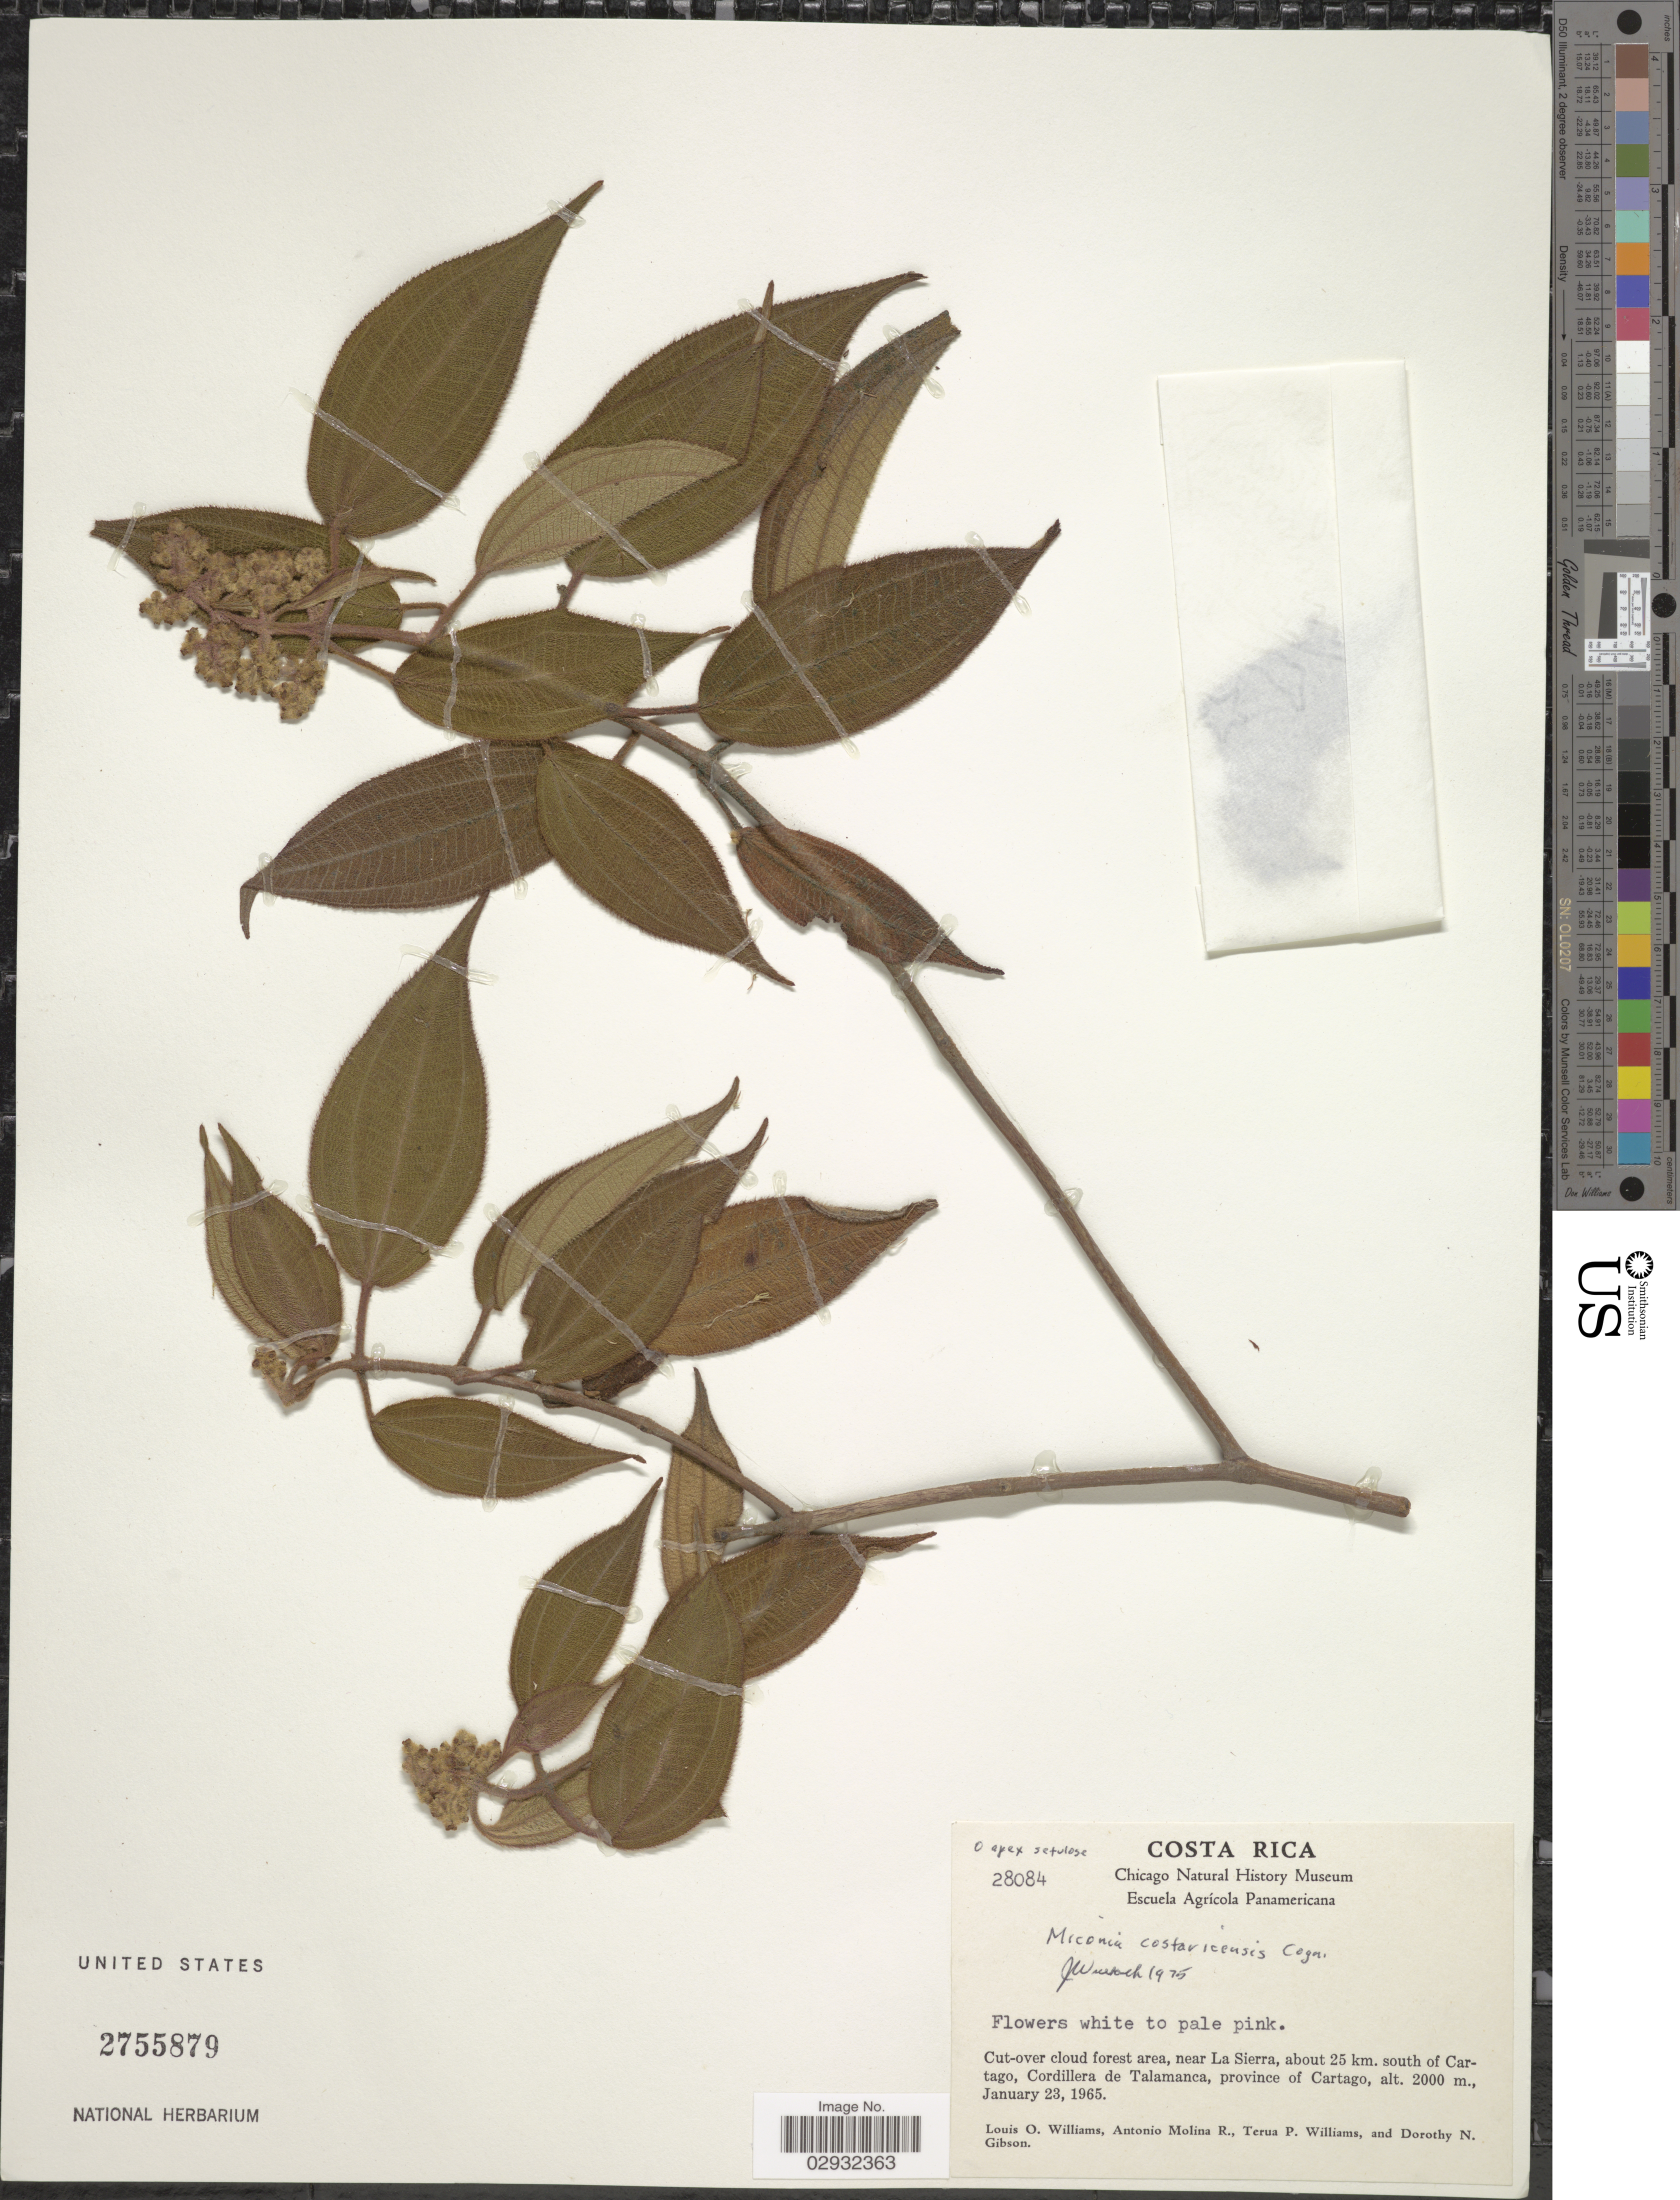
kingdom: Plantae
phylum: Tracheophyta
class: Magnoliopsida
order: Myrtales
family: Melastomataceae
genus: Miconia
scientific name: Miconia costaricensis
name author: Cogn.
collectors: L. O. Williams, A. Molina R., T. Williams & D. N. Gibson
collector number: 28084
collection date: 1965-01-23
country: Costa Rica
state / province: Cartago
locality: Cut-over cloud forest area, near La Sierra, about 25 km. south of Cartago, Cordillera de Talamanca.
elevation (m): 2000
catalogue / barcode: US 2755879